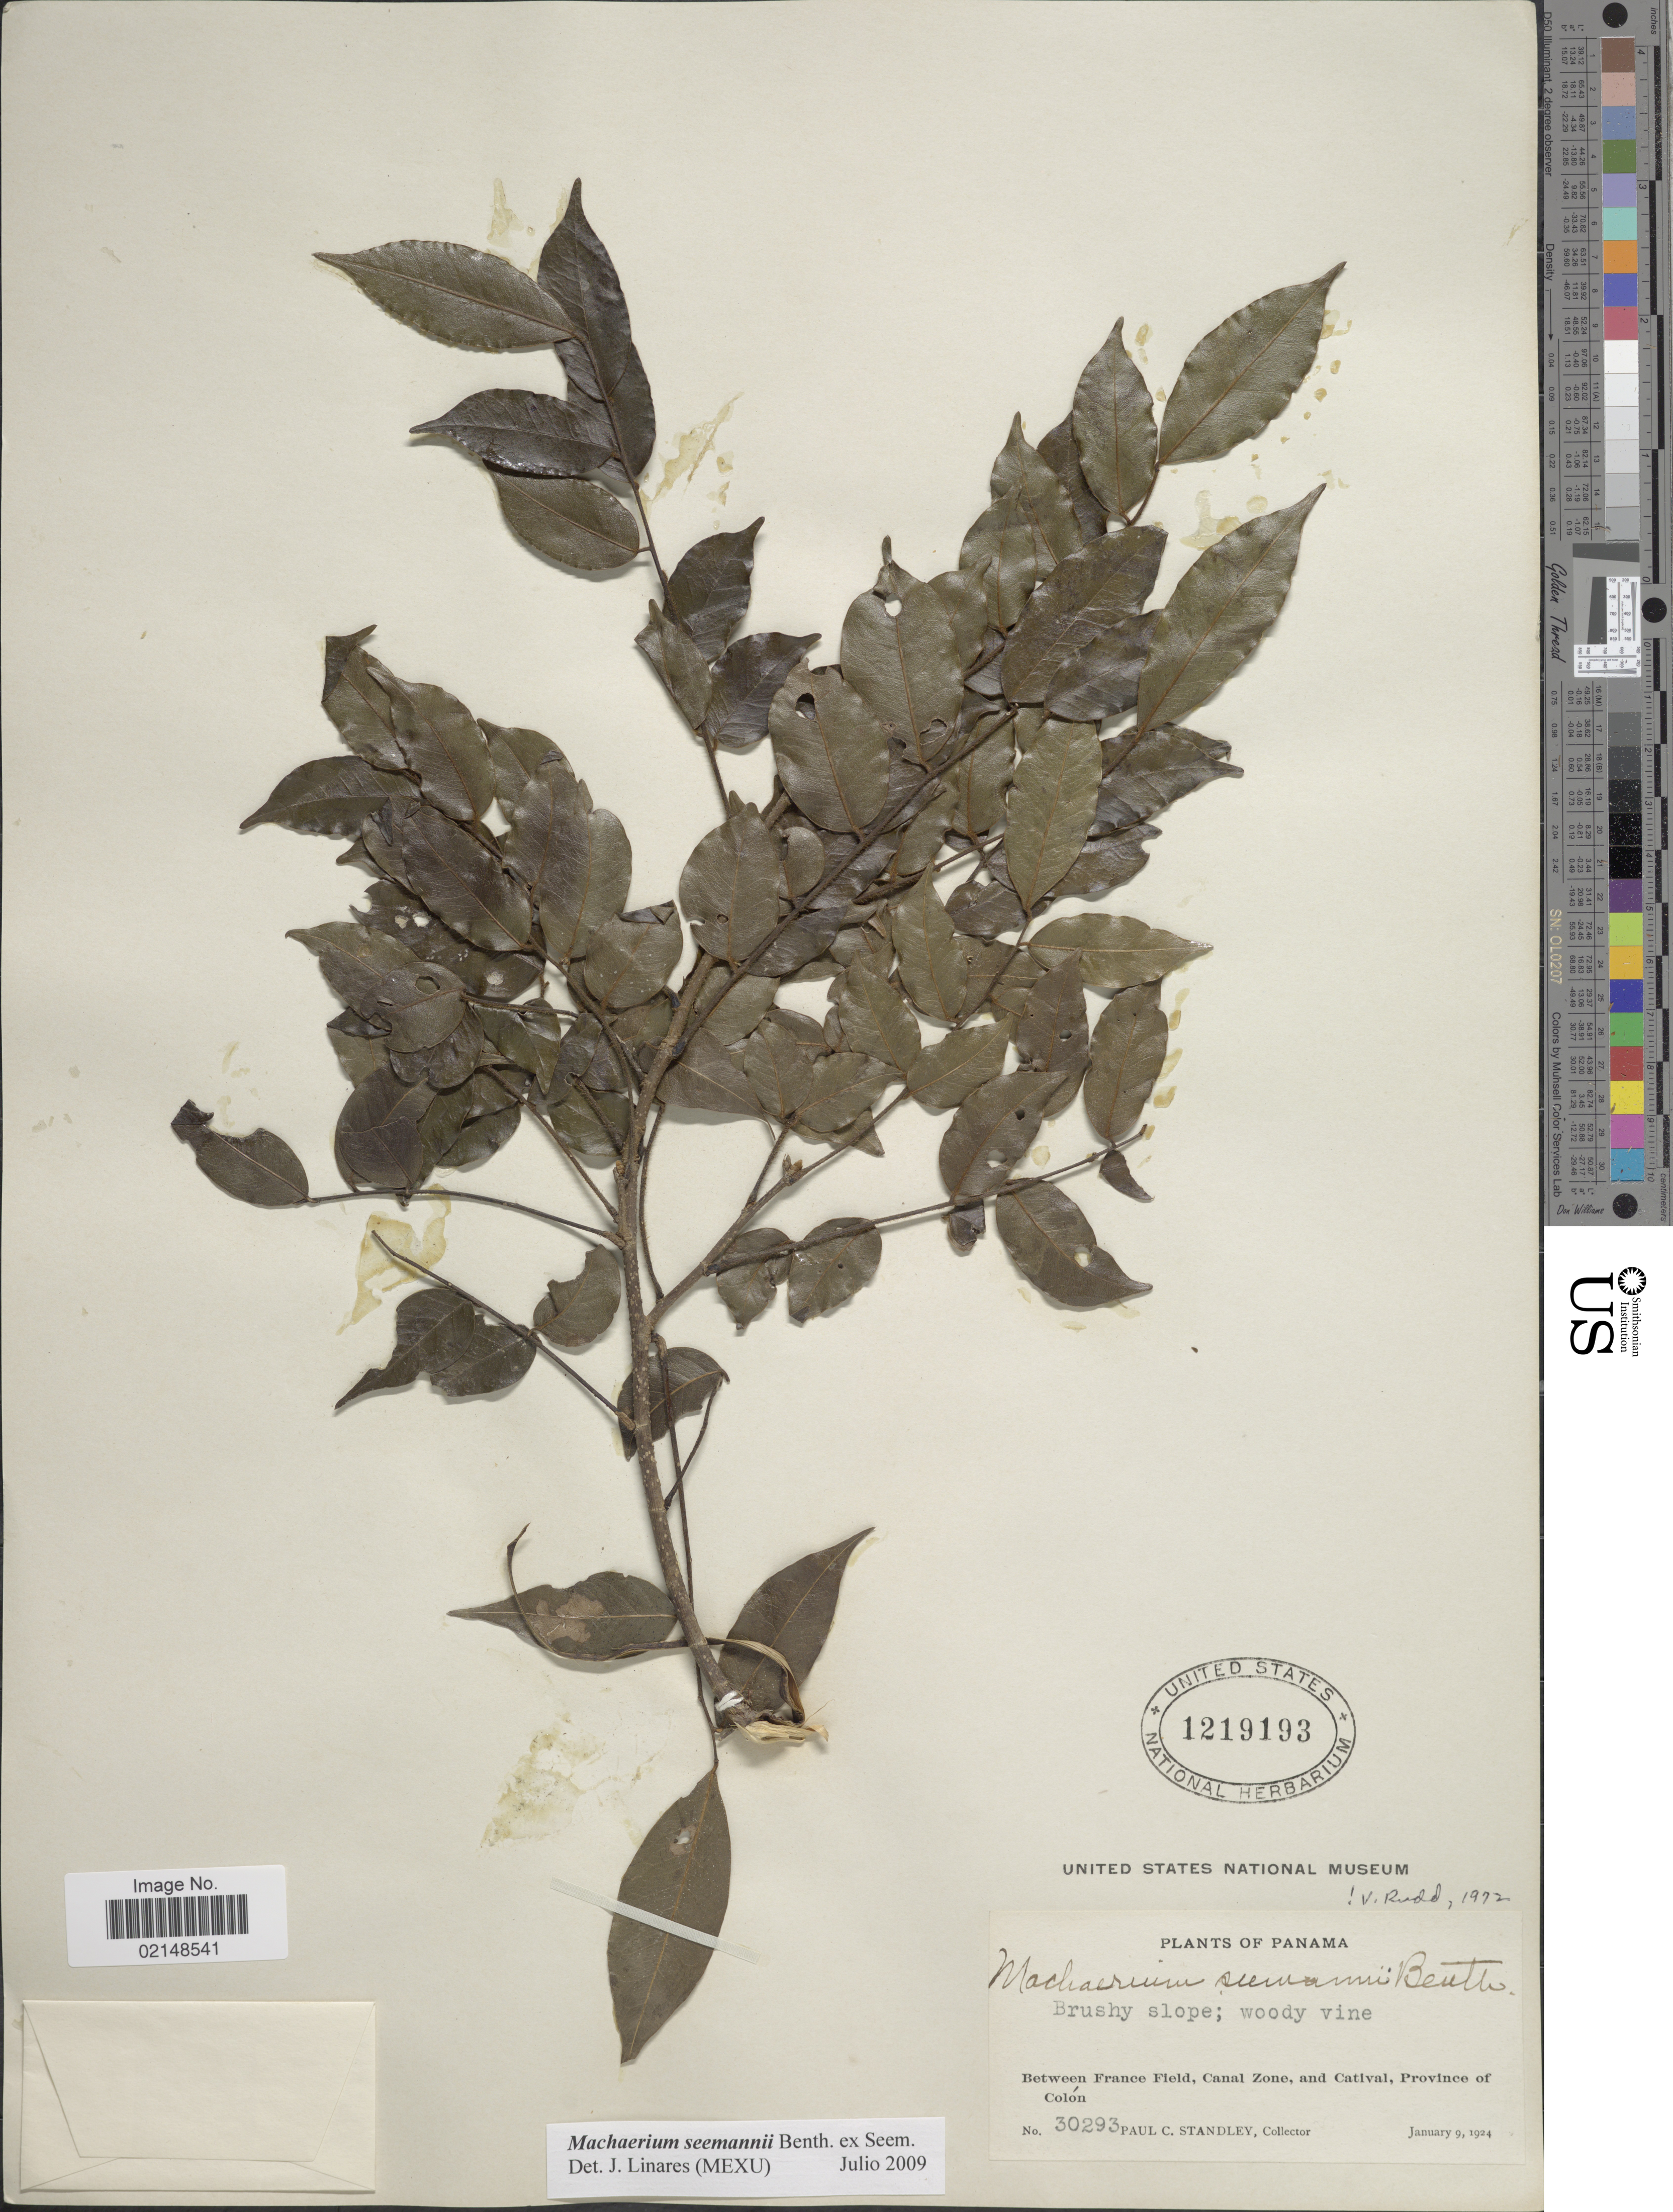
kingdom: Plantae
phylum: Tracheophyta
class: Magnoliopsida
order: Fabales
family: Fabaceae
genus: Machaerium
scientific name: Machaerium seemanni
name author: Benth. in Seem.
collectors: P. C. Standley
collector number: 30293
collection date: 1924-01-09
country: Panama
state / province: Colón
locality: Between Frane Field, Canal Zone, and Catival, Province of Colon.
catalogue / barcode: US 1219193